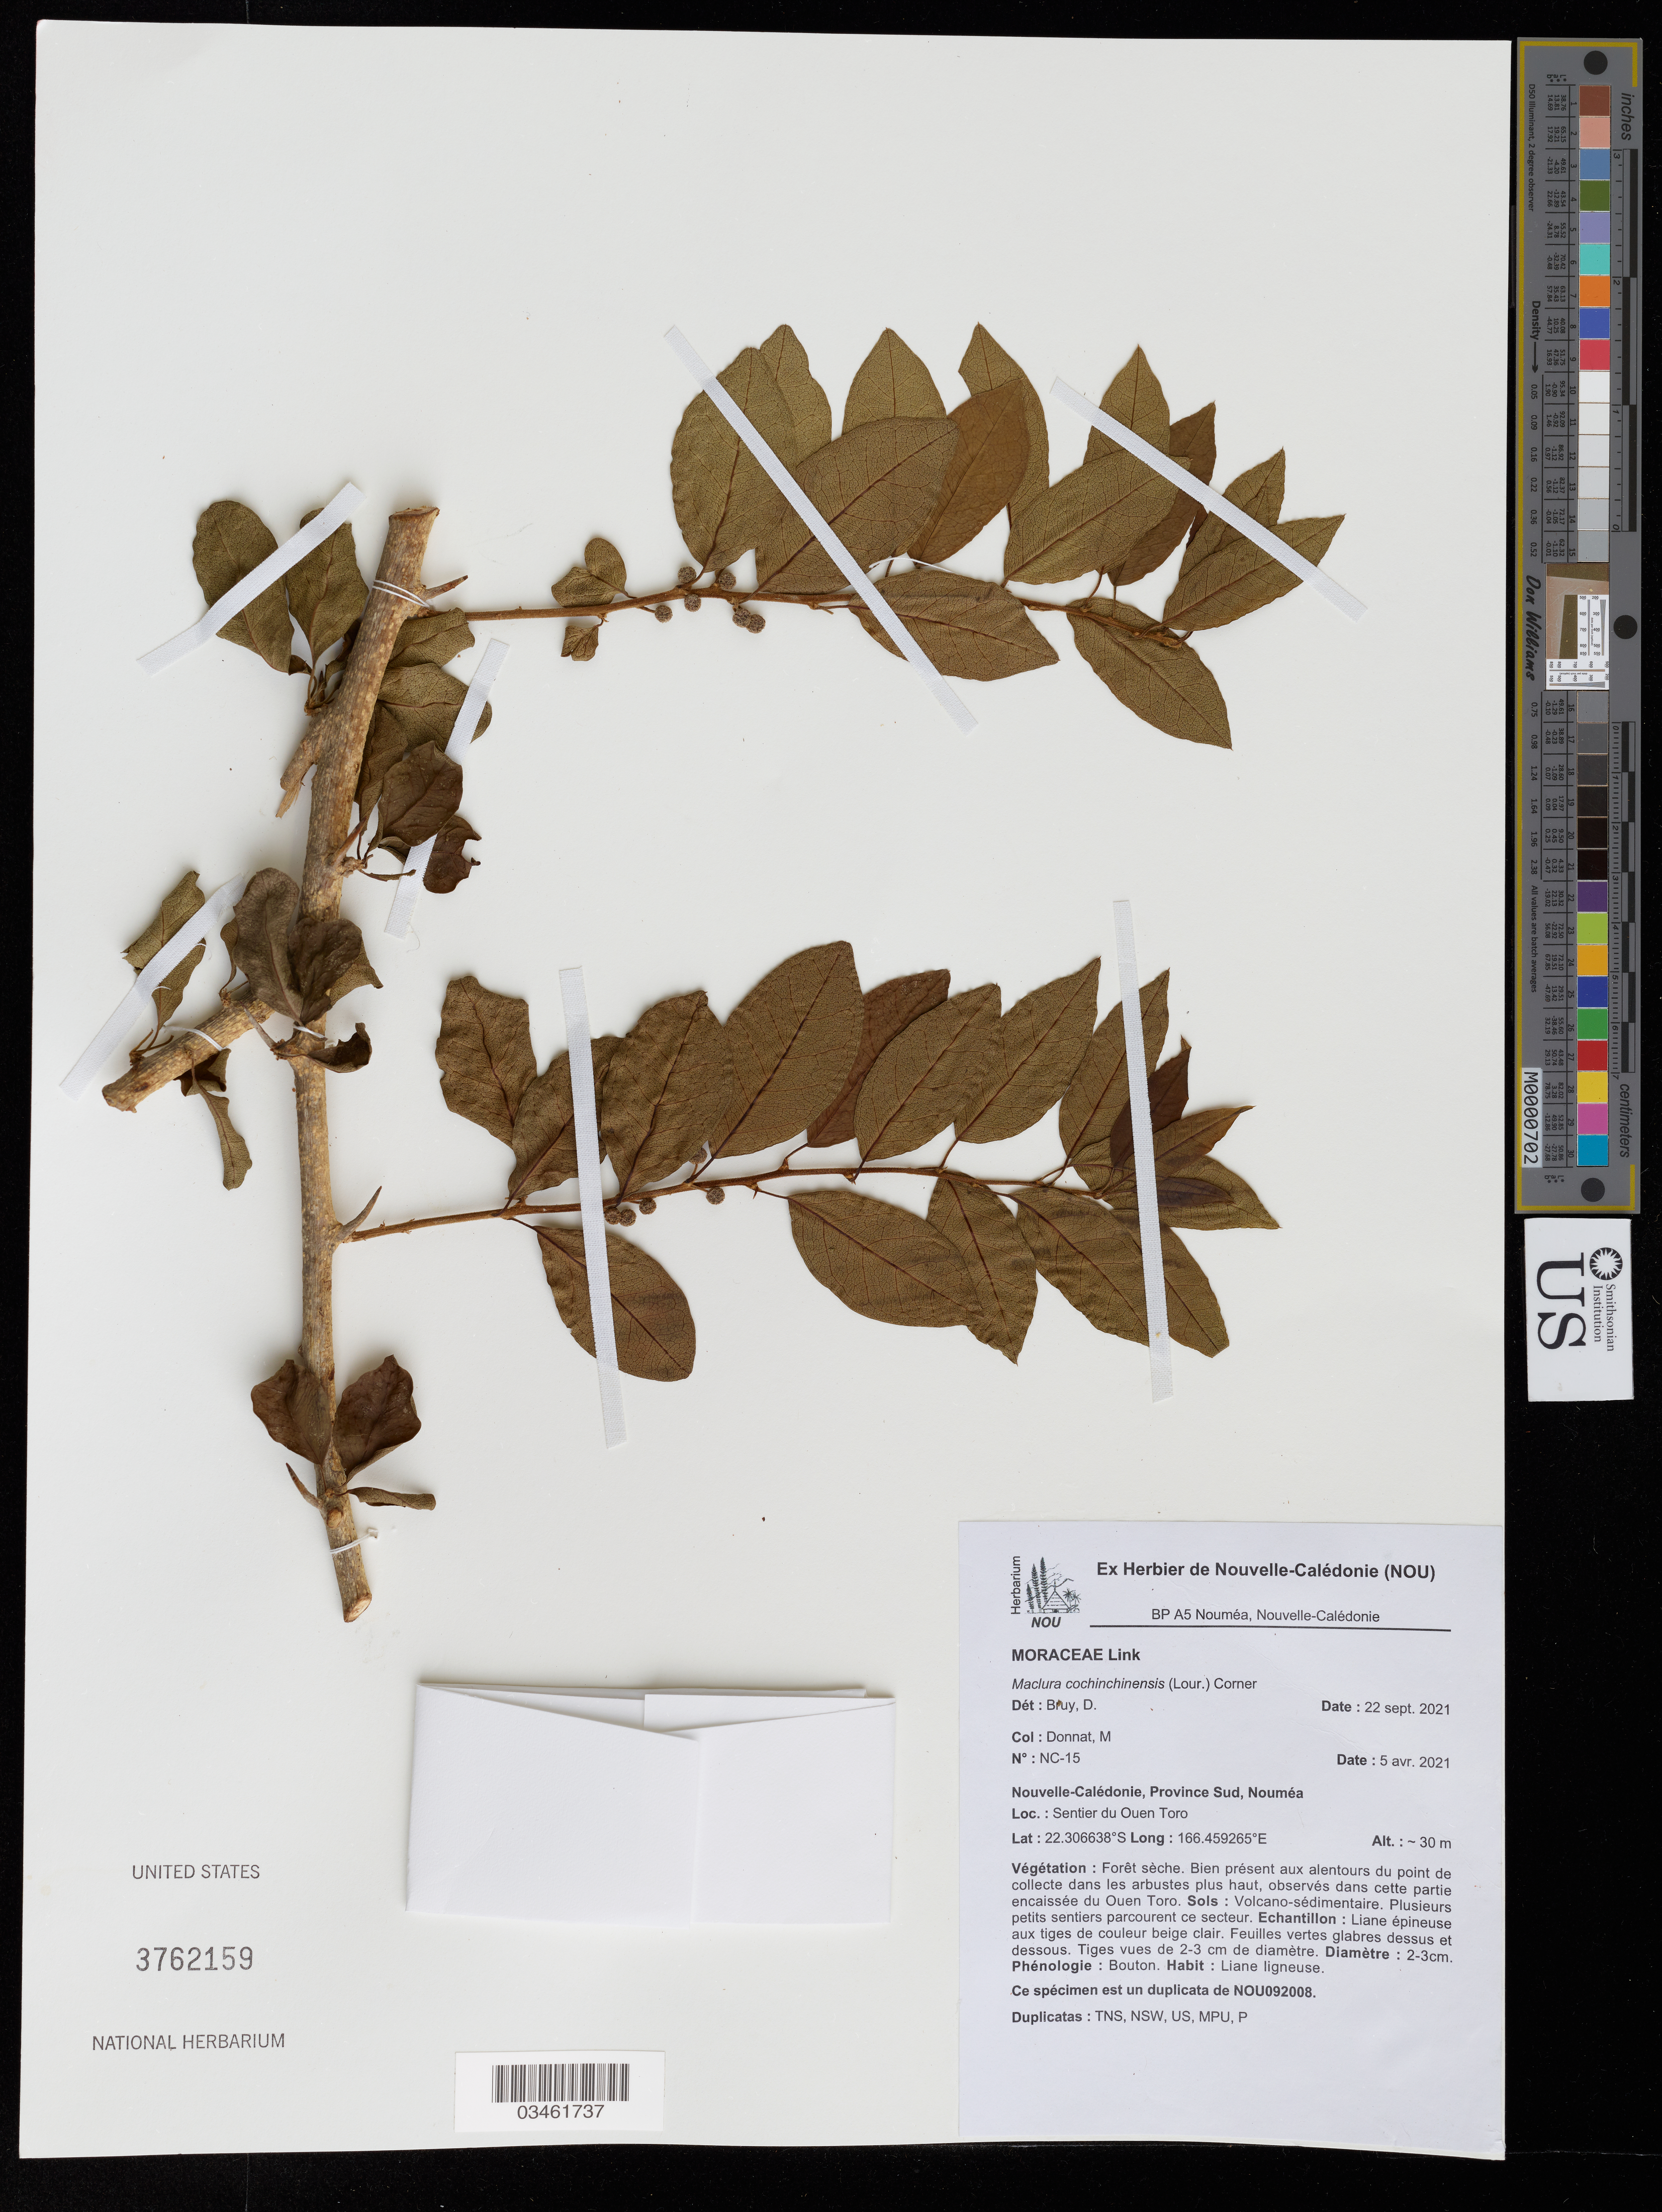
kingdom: Plantae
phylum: Tracheophyta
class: Magnoliopsida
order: Rosales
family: Moraceae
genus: Maclura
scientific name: Maclura cochinchinensis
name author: (Lour.) Corner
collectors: M. Donnat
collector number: NC-15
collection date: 2021-04-05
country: New Caledonia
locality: Province Sud, Nouméa. Sentier du Ouen Toro.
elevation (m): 30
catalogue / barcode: US 3762159